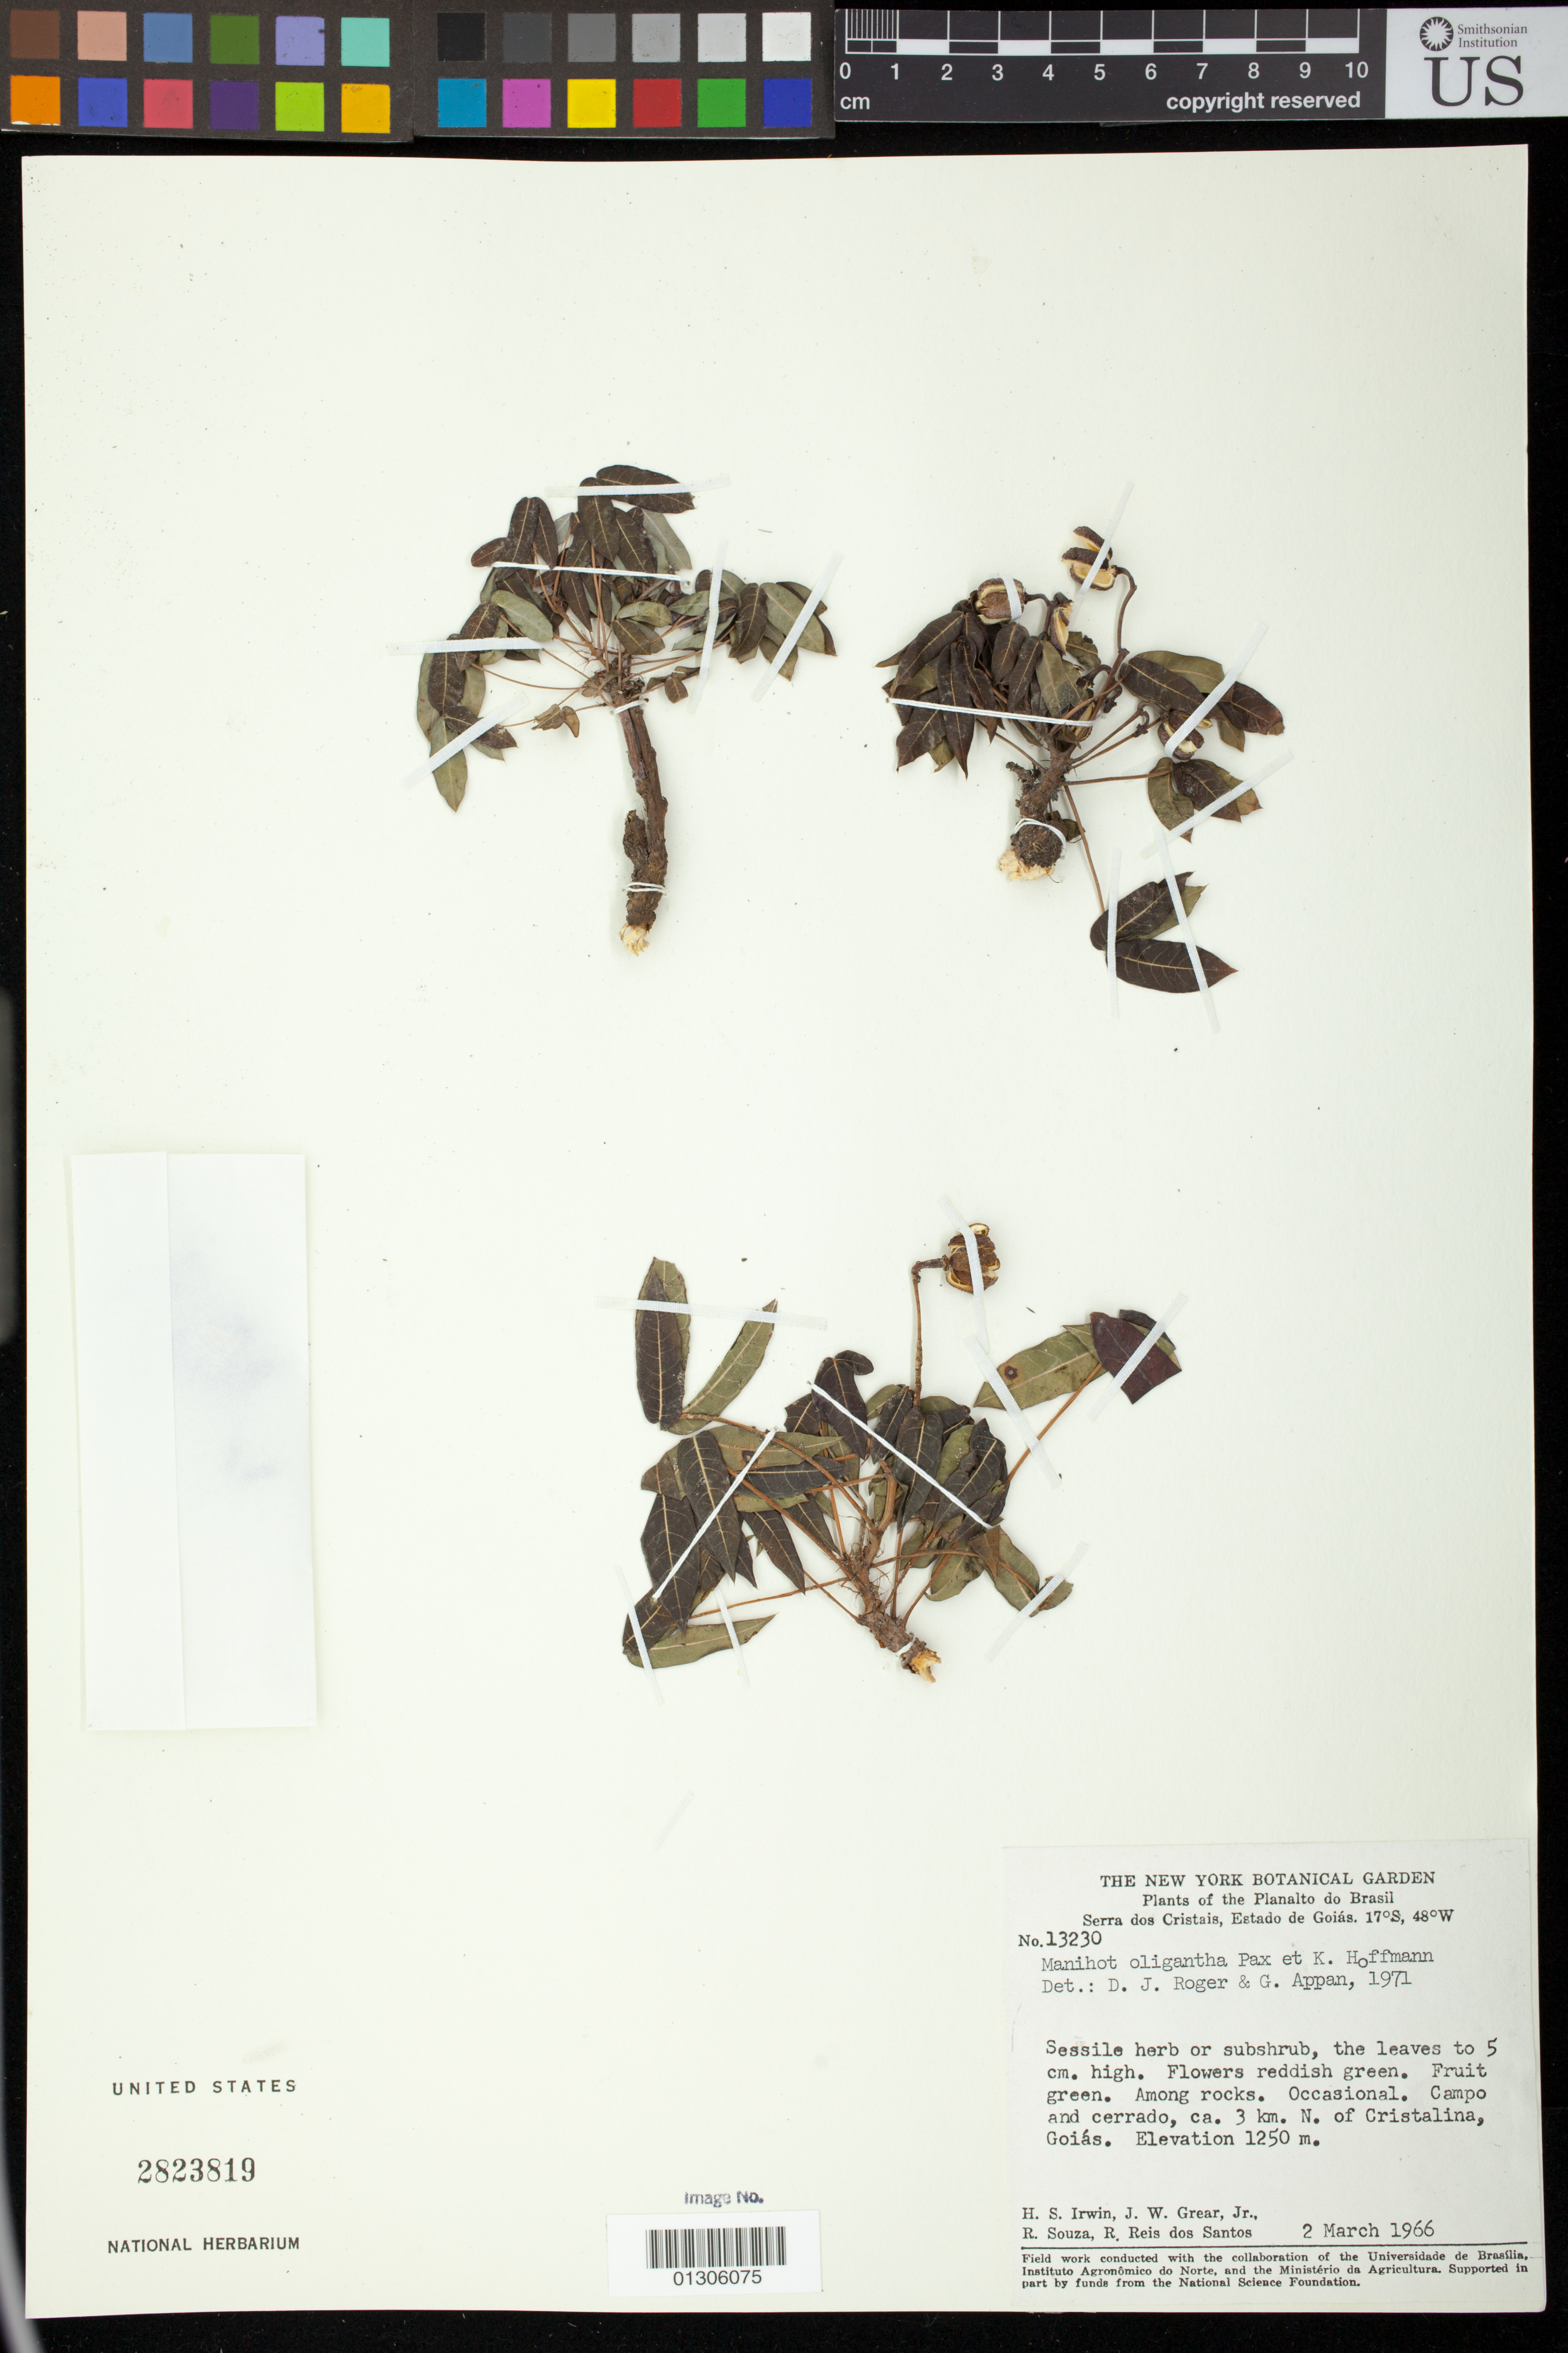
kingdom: Plantae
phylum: Tracheophyta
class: Magnoliopsida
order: Malpighiales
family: Euphorbiaceae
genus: Manihot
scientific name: Manihot oligantha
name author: Pax & K. Hoffm.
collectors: H. Irwin, J. W. Grear, R. Souza & R. Reis dos Santos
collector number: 13230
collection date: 1966-02-03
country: Brazil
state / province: Goiás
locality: ca. 3 km. N. of Cristalina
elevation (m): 1250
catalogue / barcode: US 2823819